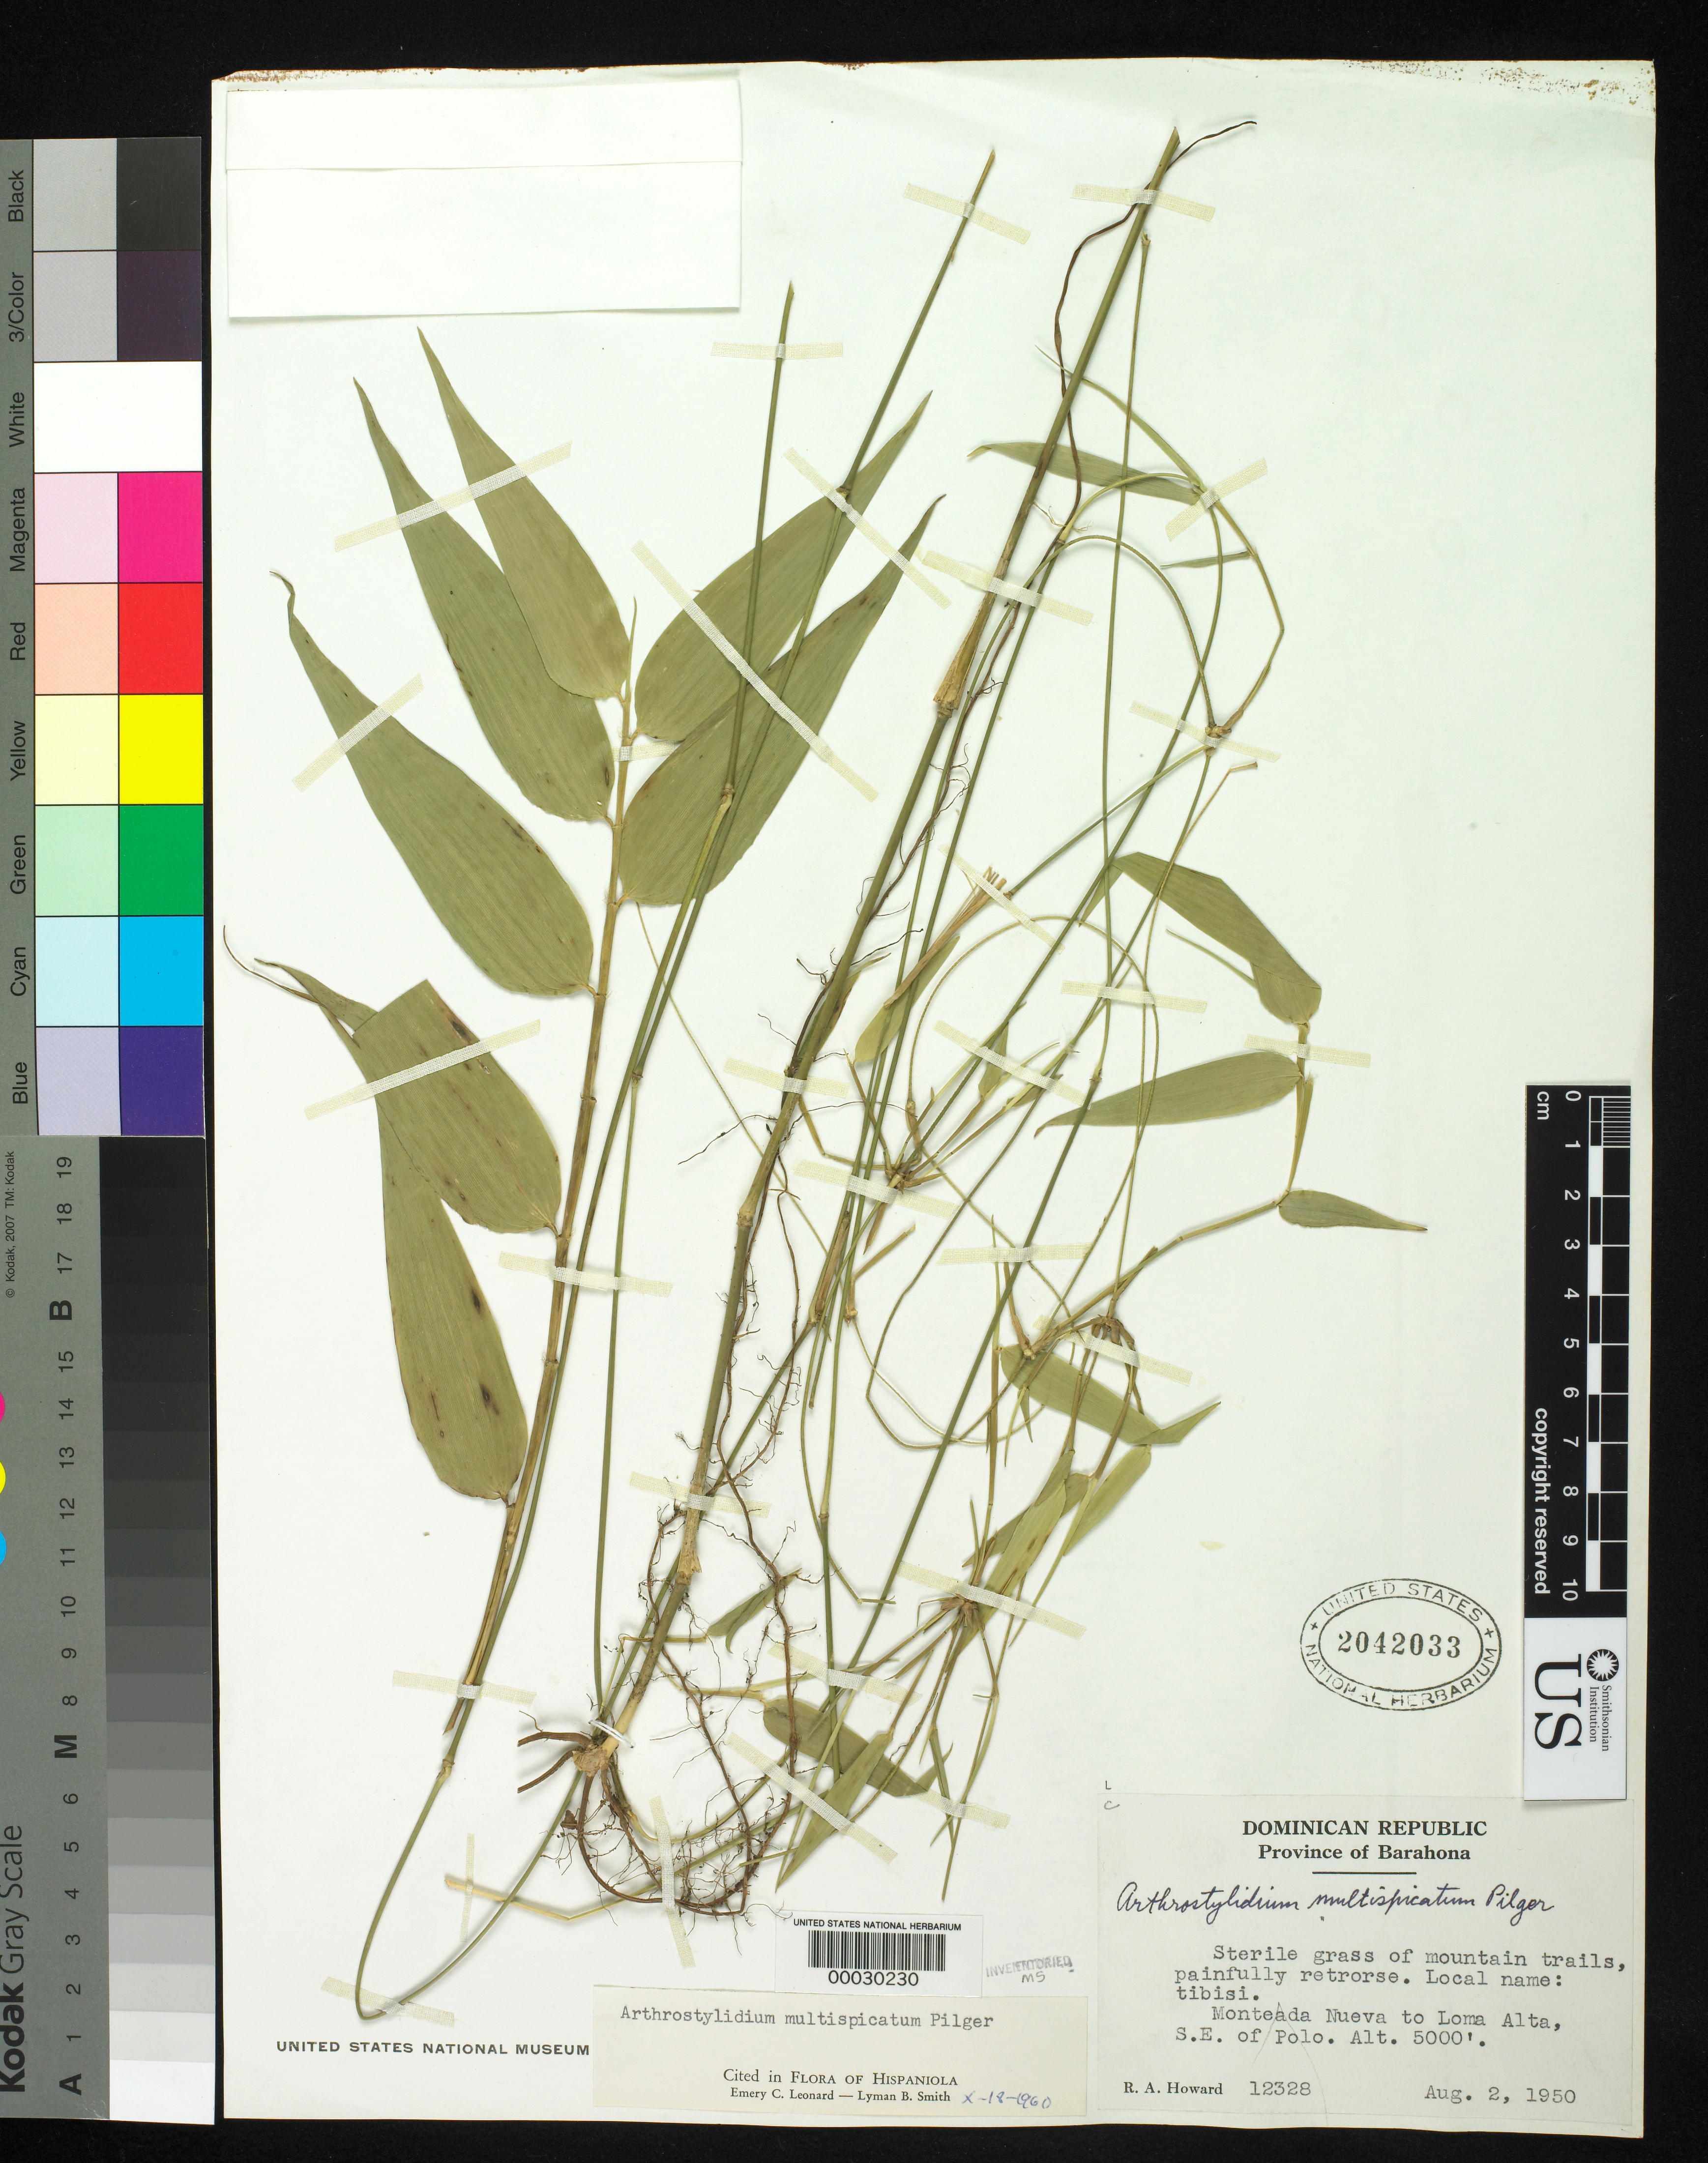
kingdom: Plantae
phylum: Tracheophyta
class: Liliopsida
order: Poales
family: Poaceae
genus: Arthrostylidium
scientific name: Arthrostylidium obtusatum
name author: Pilg. in Urb.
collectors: R. A. Howard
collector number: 12328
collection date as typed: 02 Aug 1950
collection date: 1950-08-02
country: Haiti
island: Hispaniola Island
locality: Barahona, monteada nueva, loma alta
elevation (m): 1525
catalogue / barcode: US 2042033